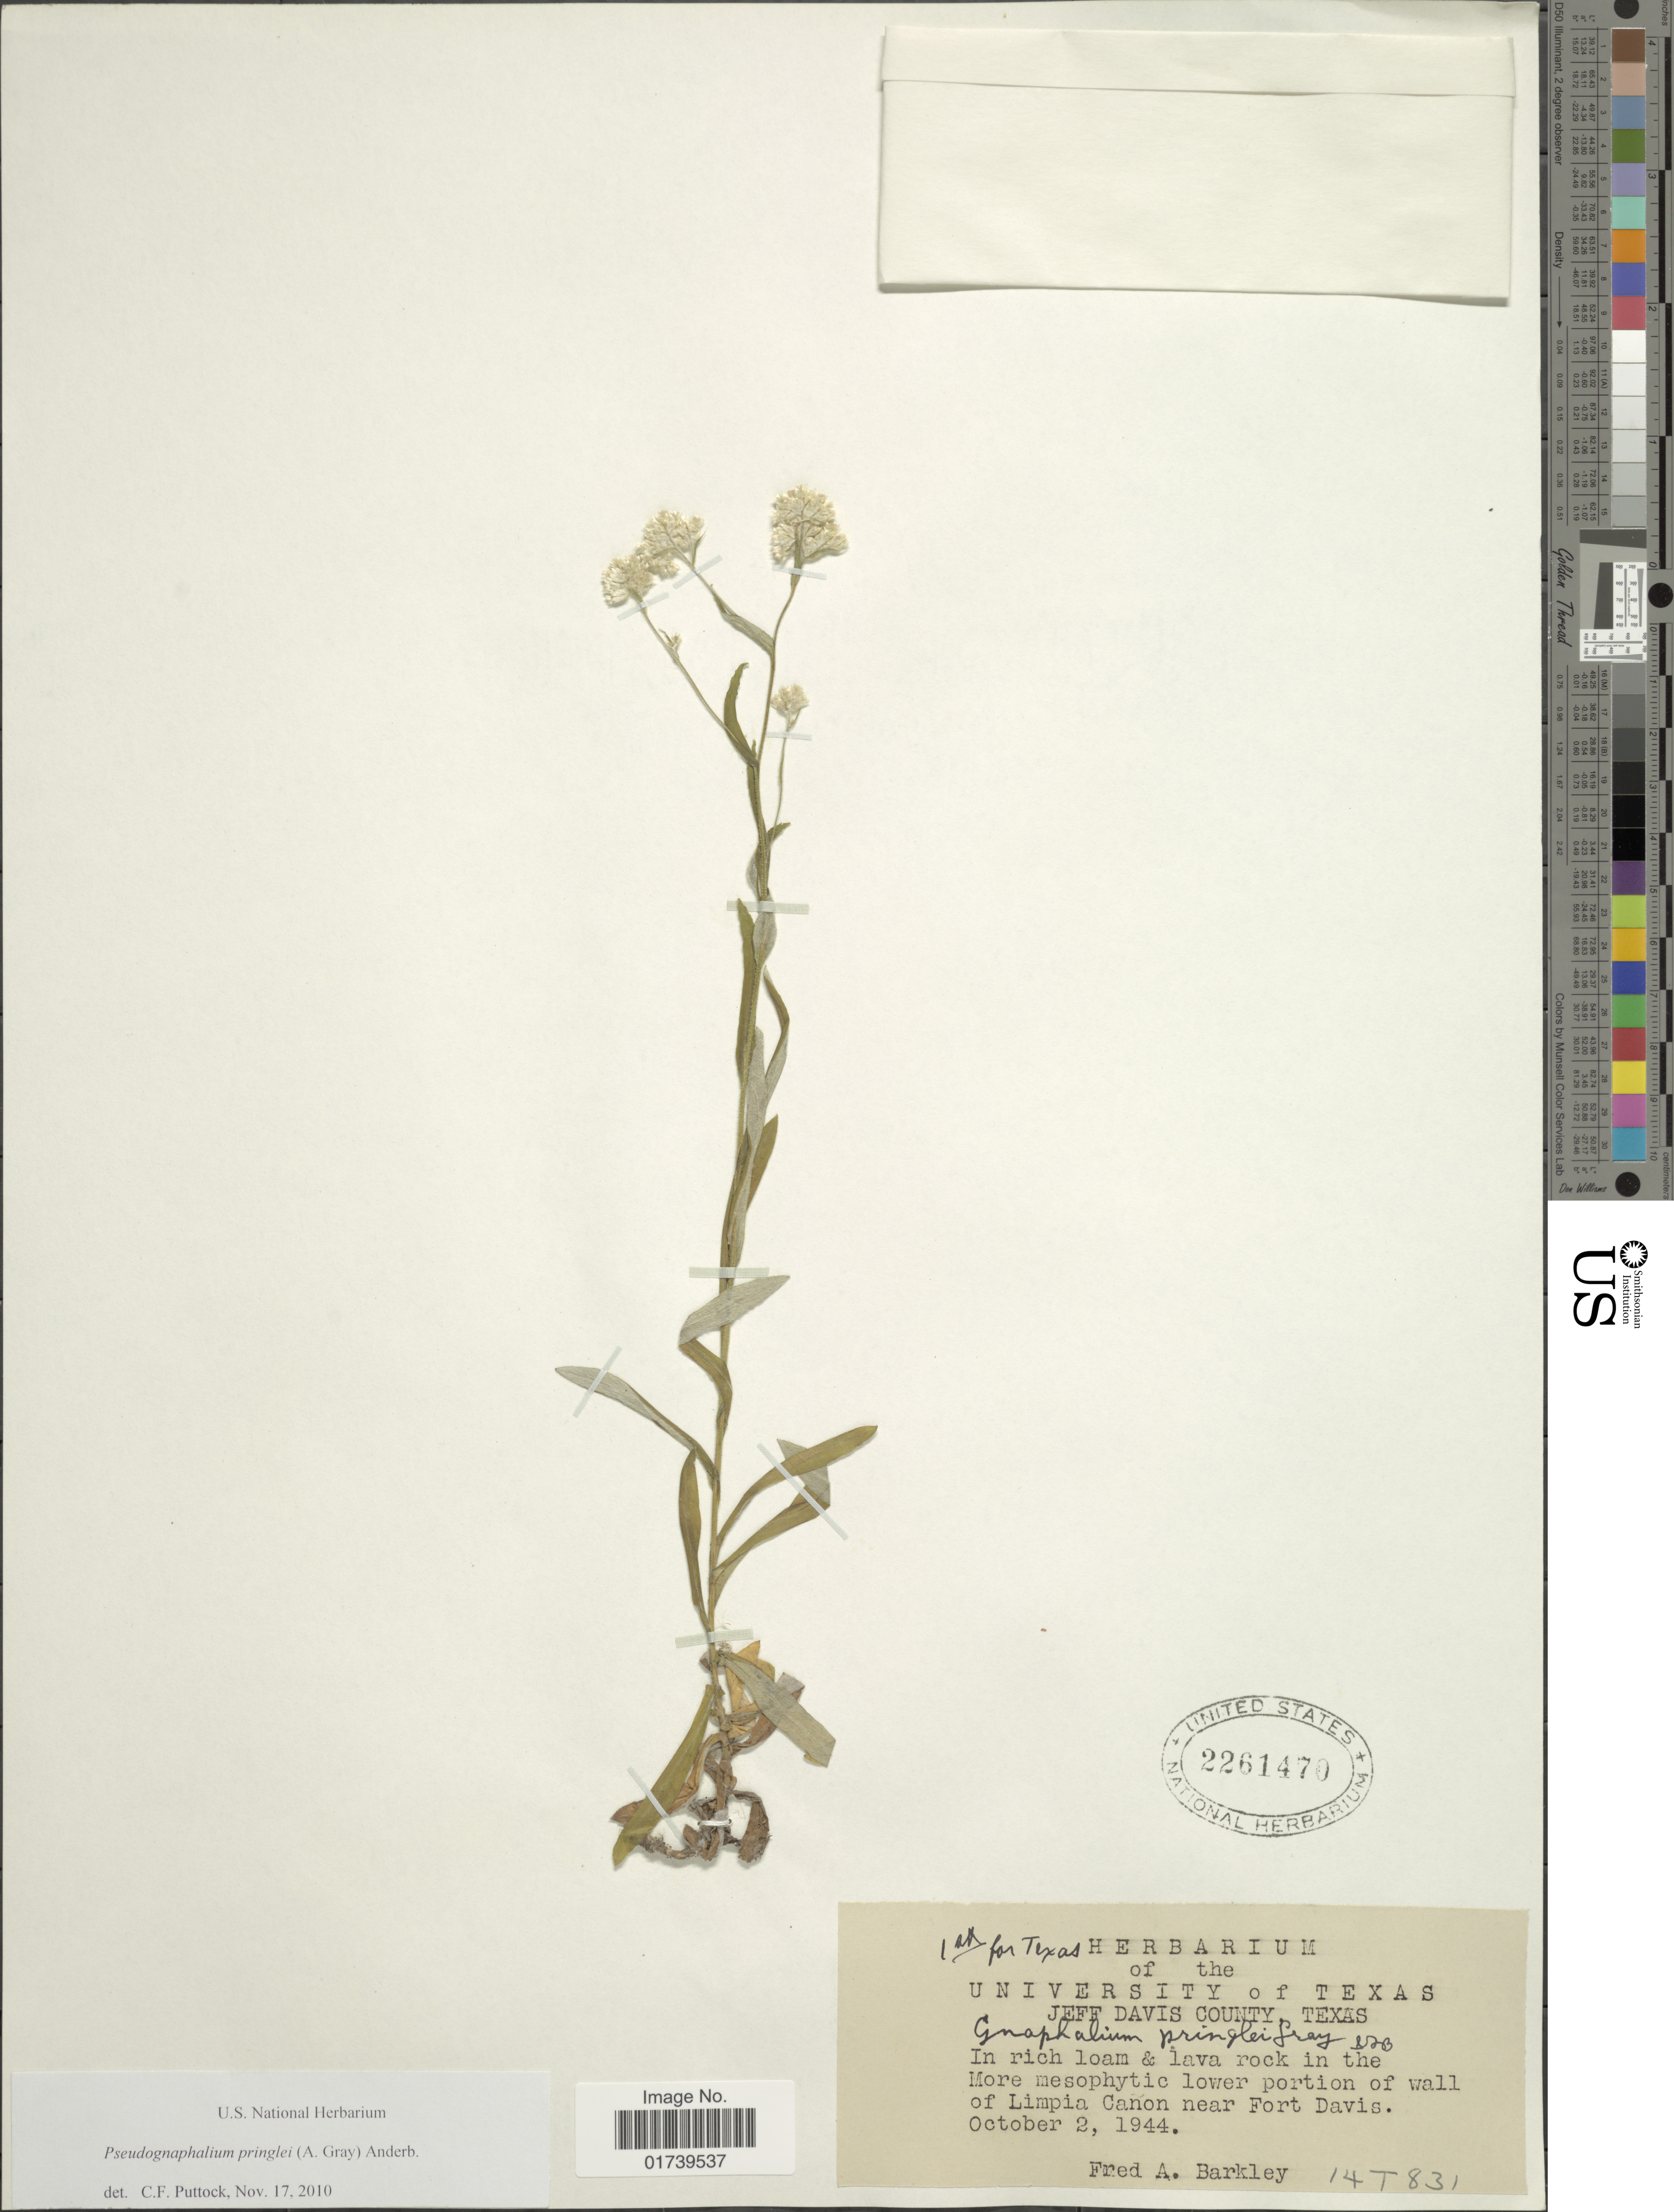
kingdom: Plantae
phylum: Tracheophyta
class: Magnoliopsida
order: Asterales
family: Asteraceae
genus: Pseudognaphalium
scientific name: Pseudognaphalium pringlei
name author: (A. Gray) Anderb.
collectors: F. A. Barkley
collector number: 14T831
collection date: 1944-10-02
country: United States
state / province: Texas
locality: Jeff Davis County, lower portion of wall of Limpia Canon near Fort Davis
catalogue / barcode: US 2261470